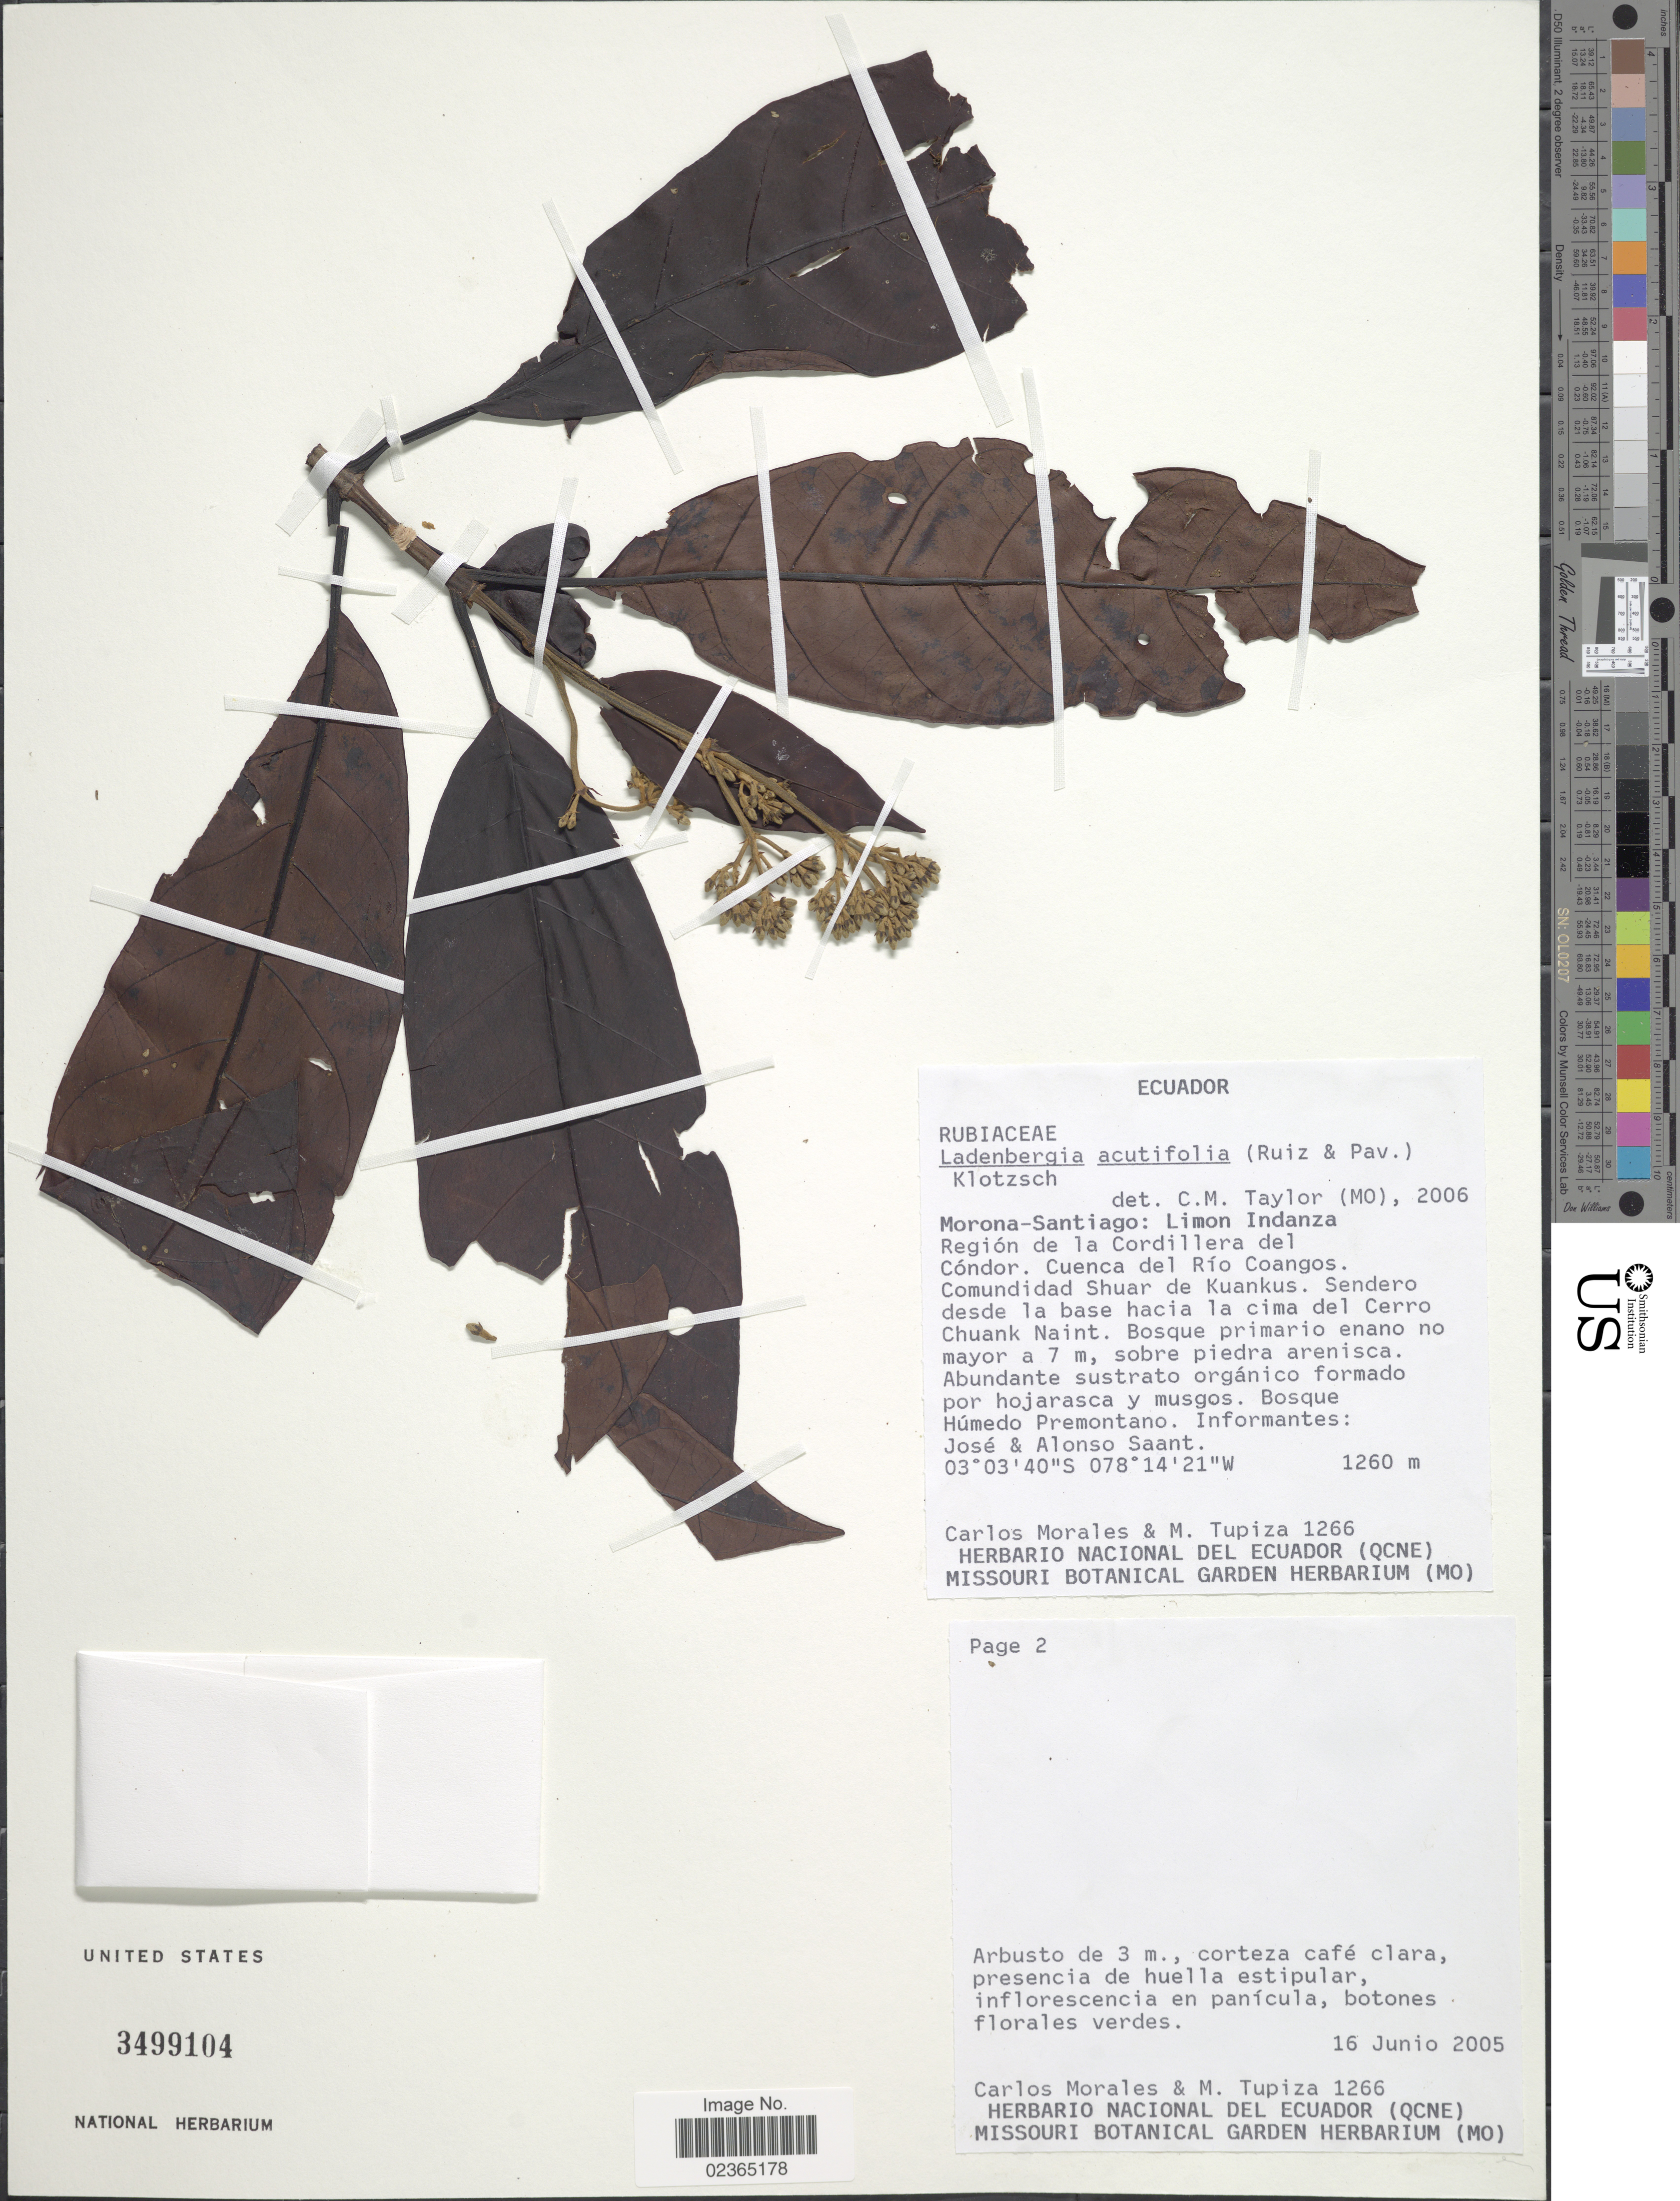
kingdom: Plantae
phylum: Tracheophyta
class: Magnoliopsida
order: Gentianales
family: Rubiaceae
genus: Ladenbergia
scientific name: Ladenbergia acutifolia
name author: (Ruiz & Pav.) Klotzsch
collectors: C. Morales & M. Tupiza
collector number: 1266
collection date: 2005-06-16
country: Ecuador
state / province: Morona-Santiago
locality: Limon Indanza Region de la Cordillera del Condor. Cuenca del Rio Coangos. Comundidad Shuar de Kuankas. Sendero desde la base hacia la cima del Cerro Chuank Naint.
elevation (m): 1260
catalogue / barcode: US 3499104